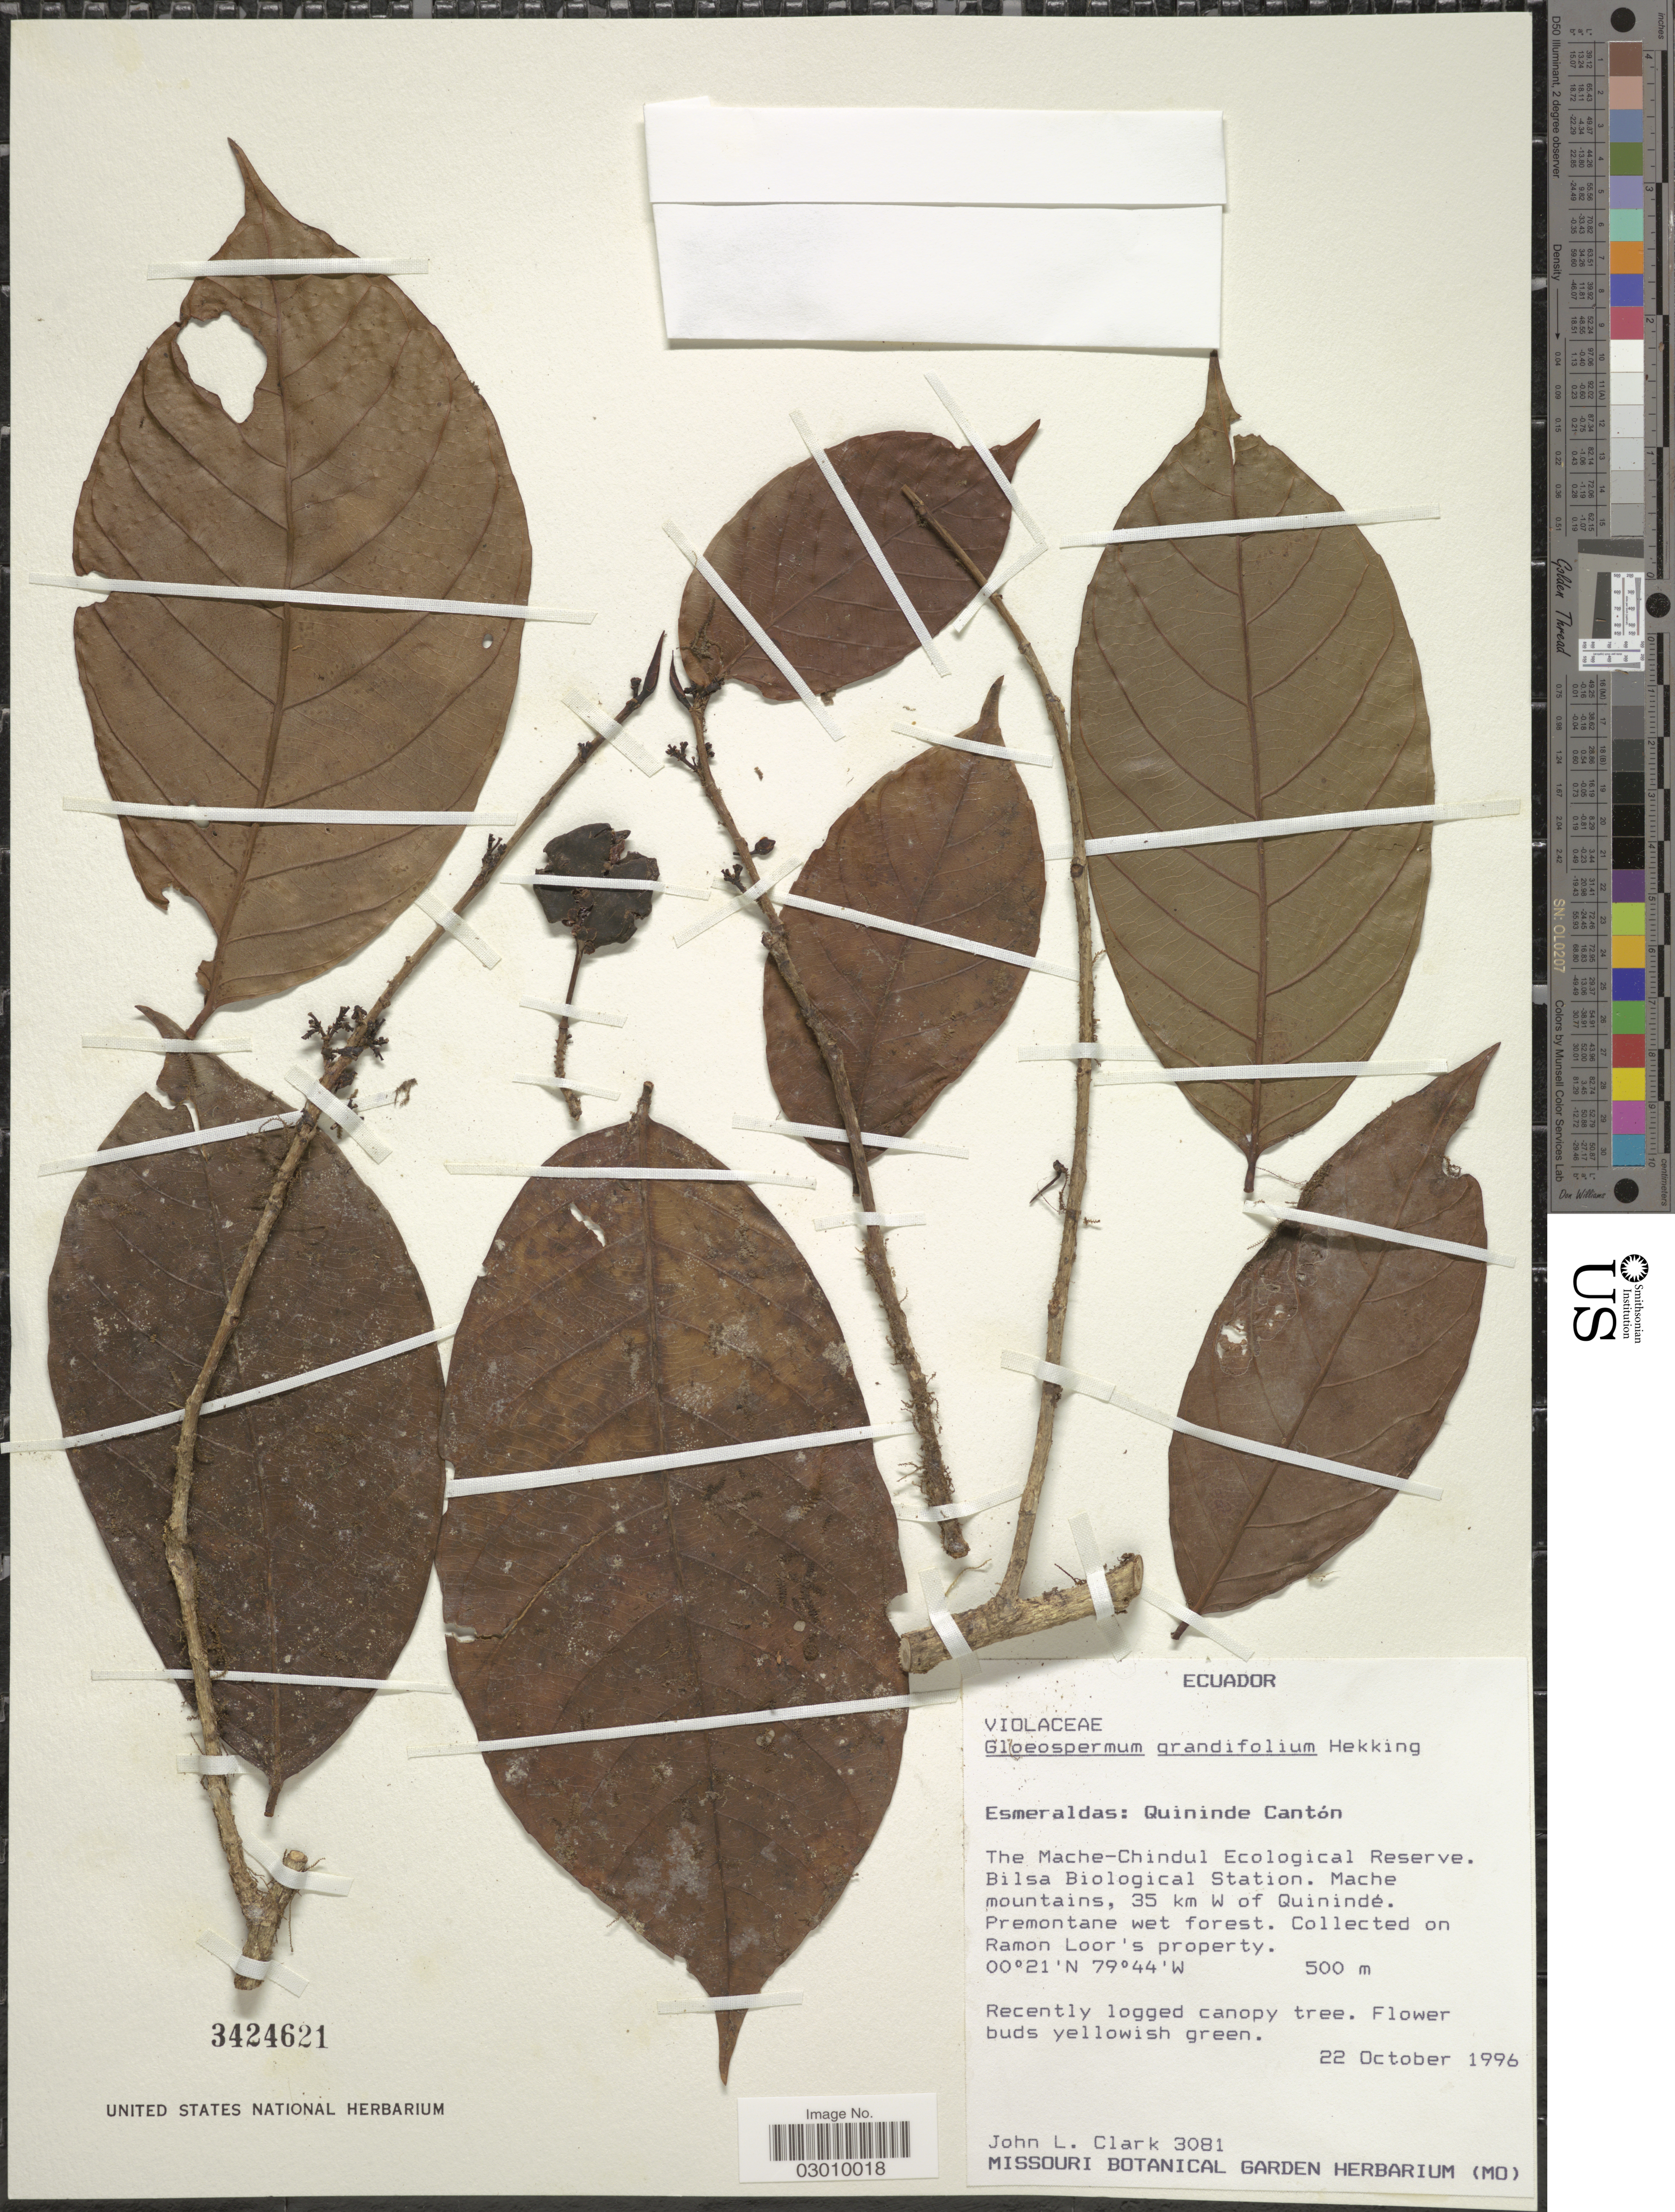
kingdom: Plantae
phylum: Tracheophyta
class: Magnoliopsida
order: Malpighiales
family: Violaceae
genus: Gloeospermum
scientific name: Gloeospermum grandifolium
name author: Hekking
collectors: J. L. Clark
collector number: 3081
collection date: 1996-10-22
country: Ecuador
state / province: Esmeraldas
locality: Quininde Cantón, The Mache-Chindul Ecological Reserve, Bilsa Biological Station, Mache Mountains, 35 km W of Quinindé. Ramon Loor's property.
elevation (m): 500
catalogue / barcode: US 3424621